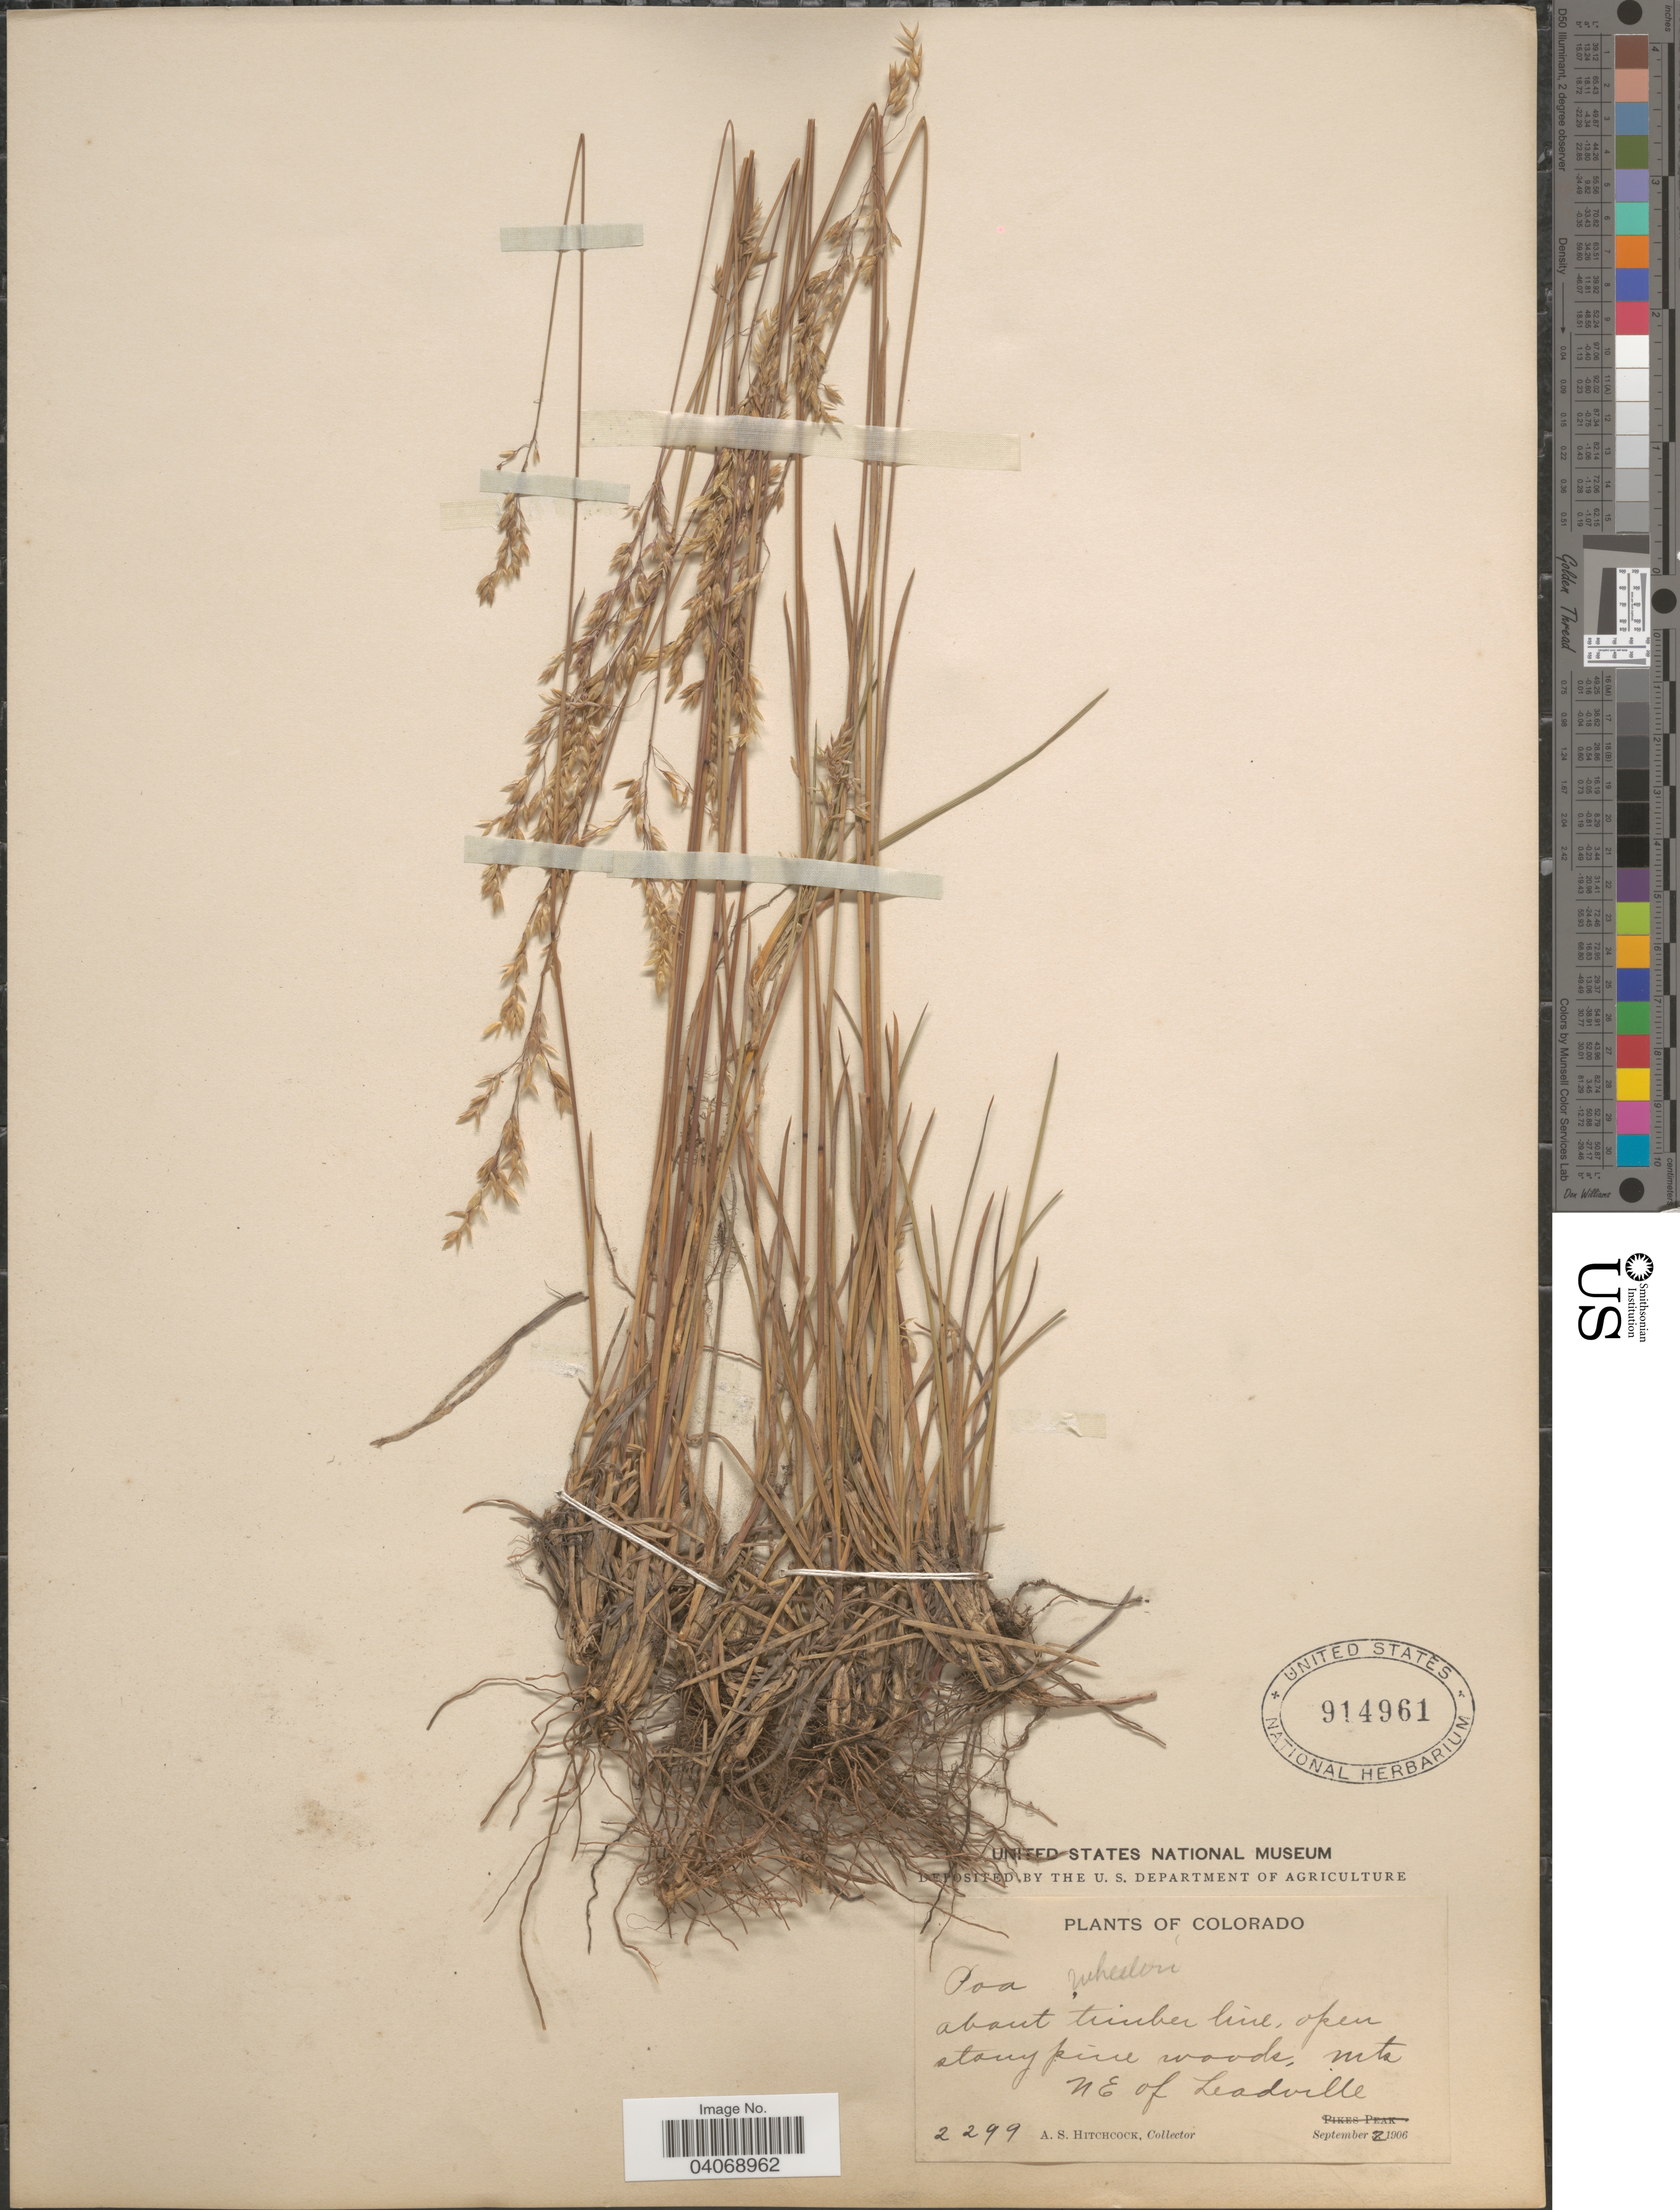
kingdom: Plantae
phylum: Tracheophyta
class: Liliopsida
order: Poales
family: Poaceae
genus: Poa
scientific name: Poa wheeleri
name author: Vasey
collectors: A. S. Hitchcock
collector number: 2299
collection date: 1906-09-02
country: United States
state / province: Colorado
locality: About timber line, open stony pine woods, Mts NE of Leadville.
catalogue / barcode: US 914961